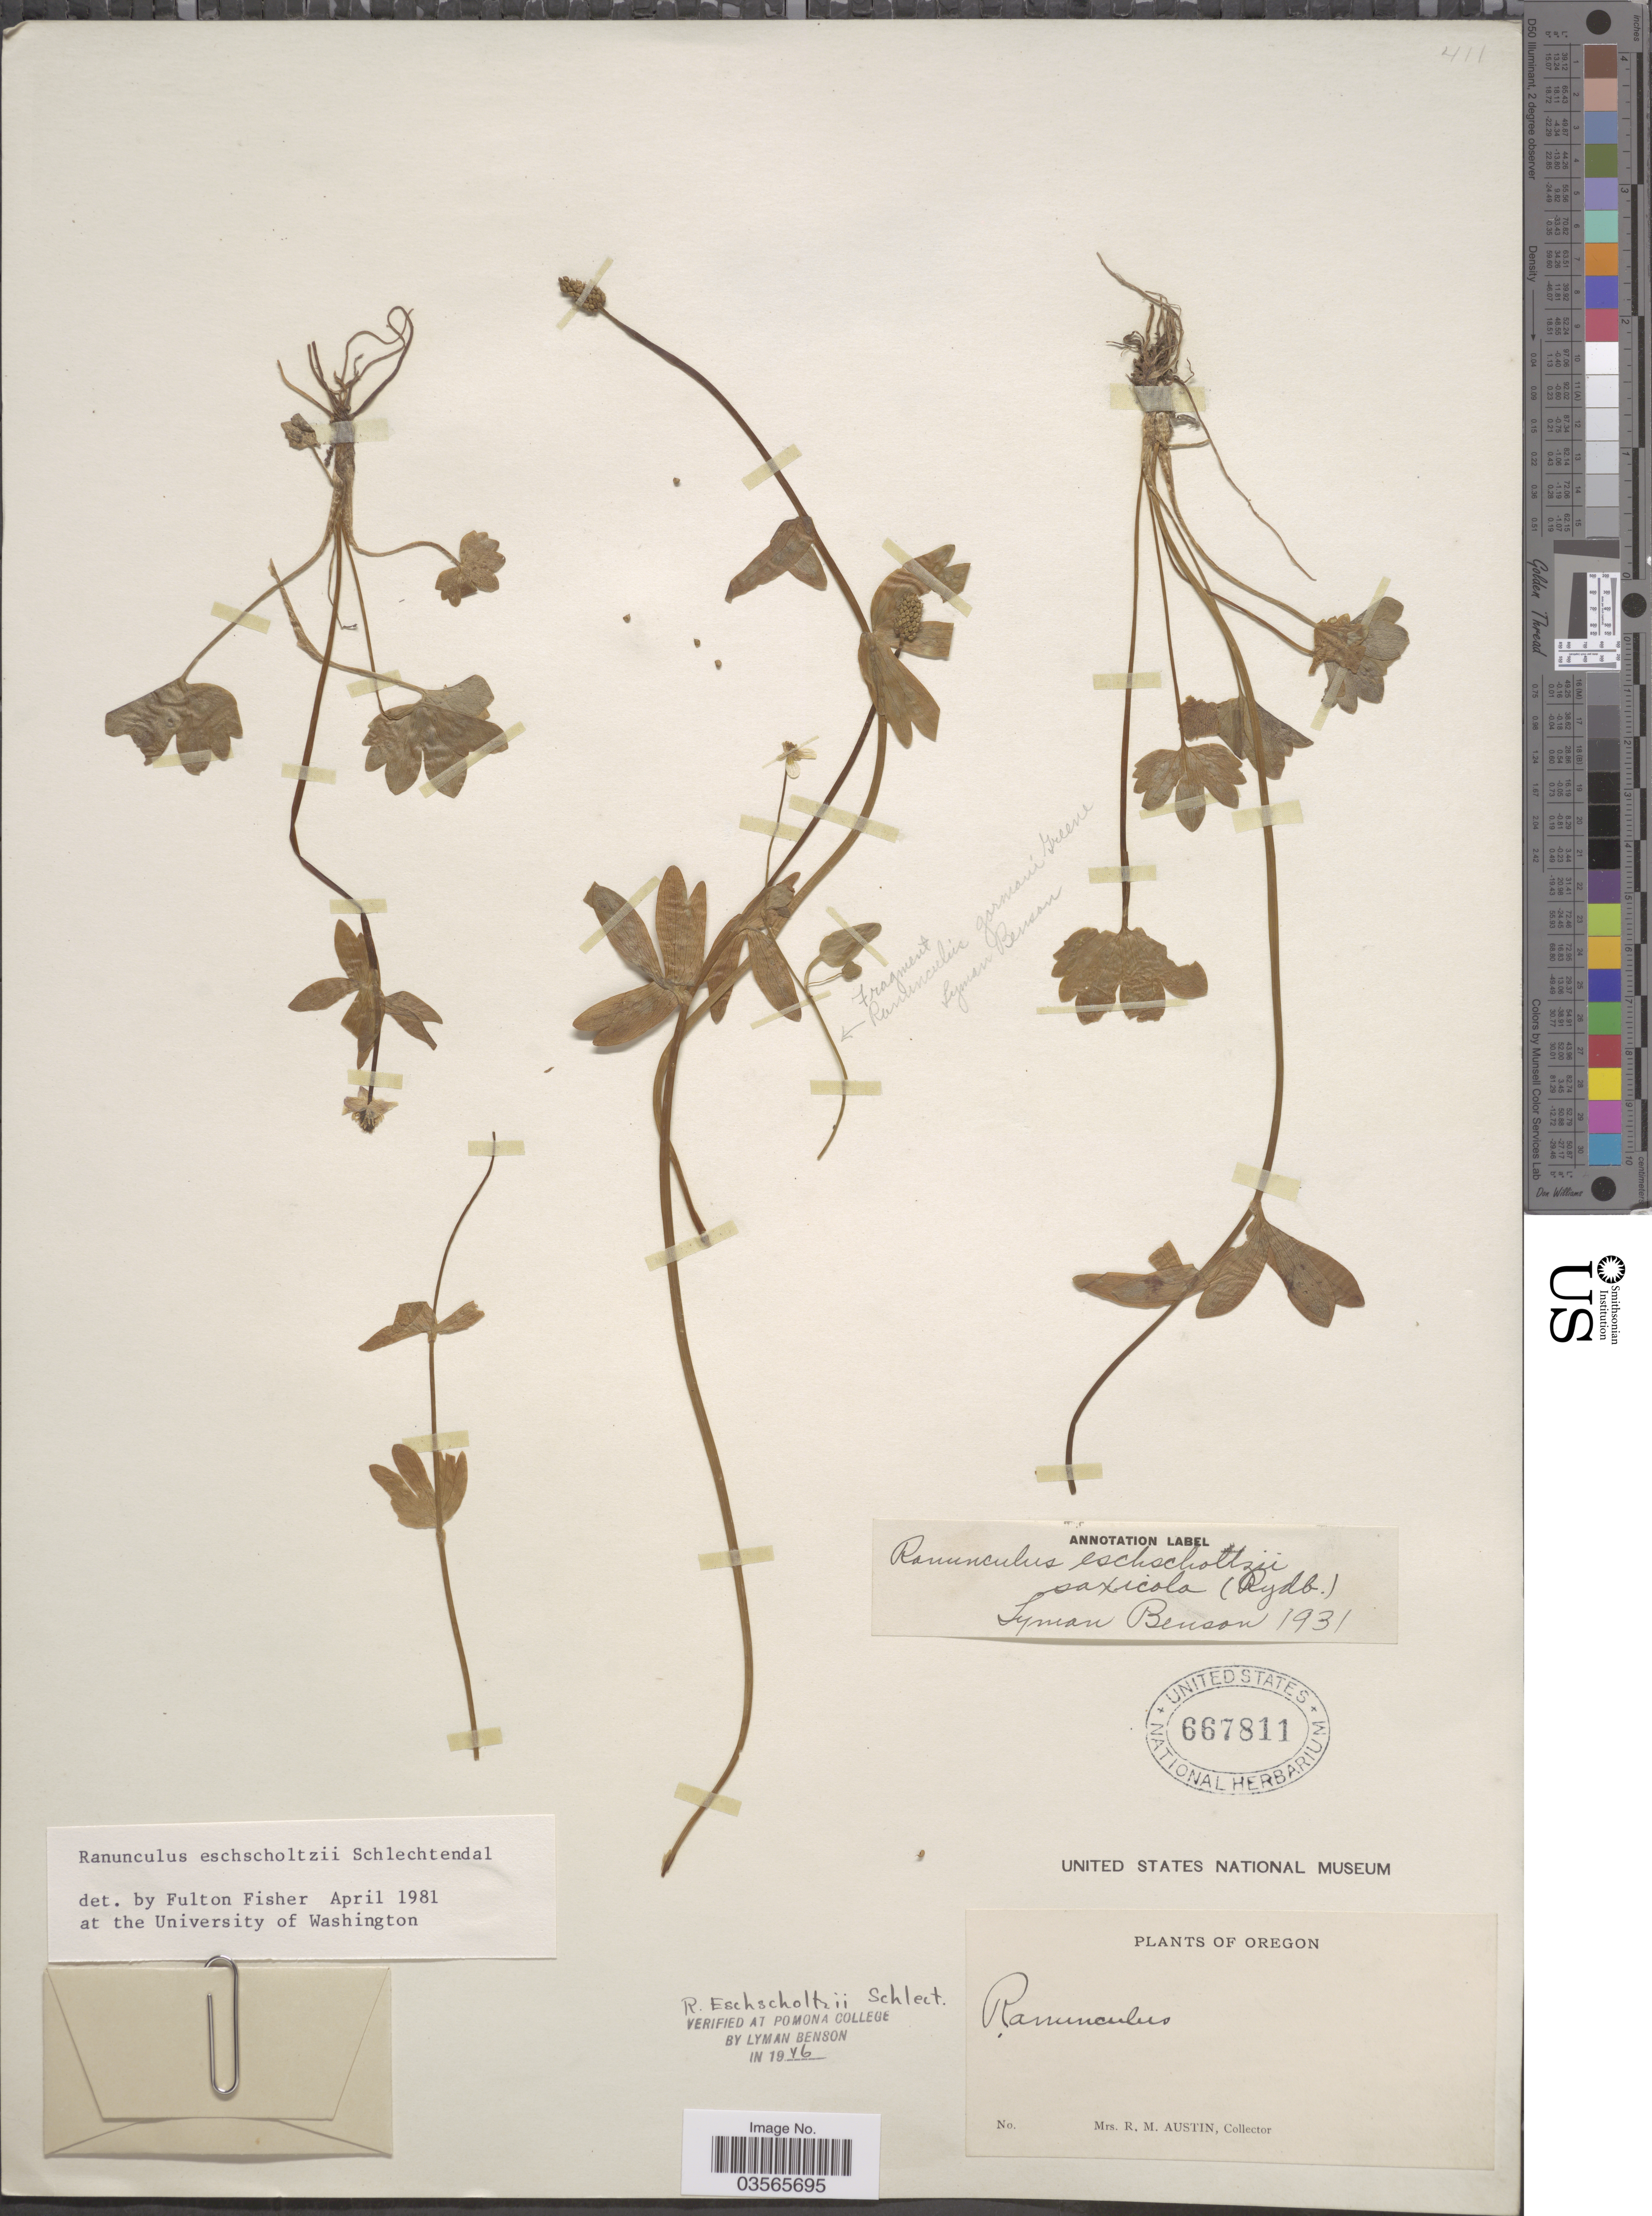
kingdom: Plantae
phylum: Tracheophyta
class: Magnoliopsida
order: Ranunculales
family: Ranunculaceae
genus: Ranunculus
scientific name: Ranunculus eschscholtzii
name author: Schltdl.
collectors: R. Austin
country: United States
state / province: Oregon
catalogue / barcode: US 667811